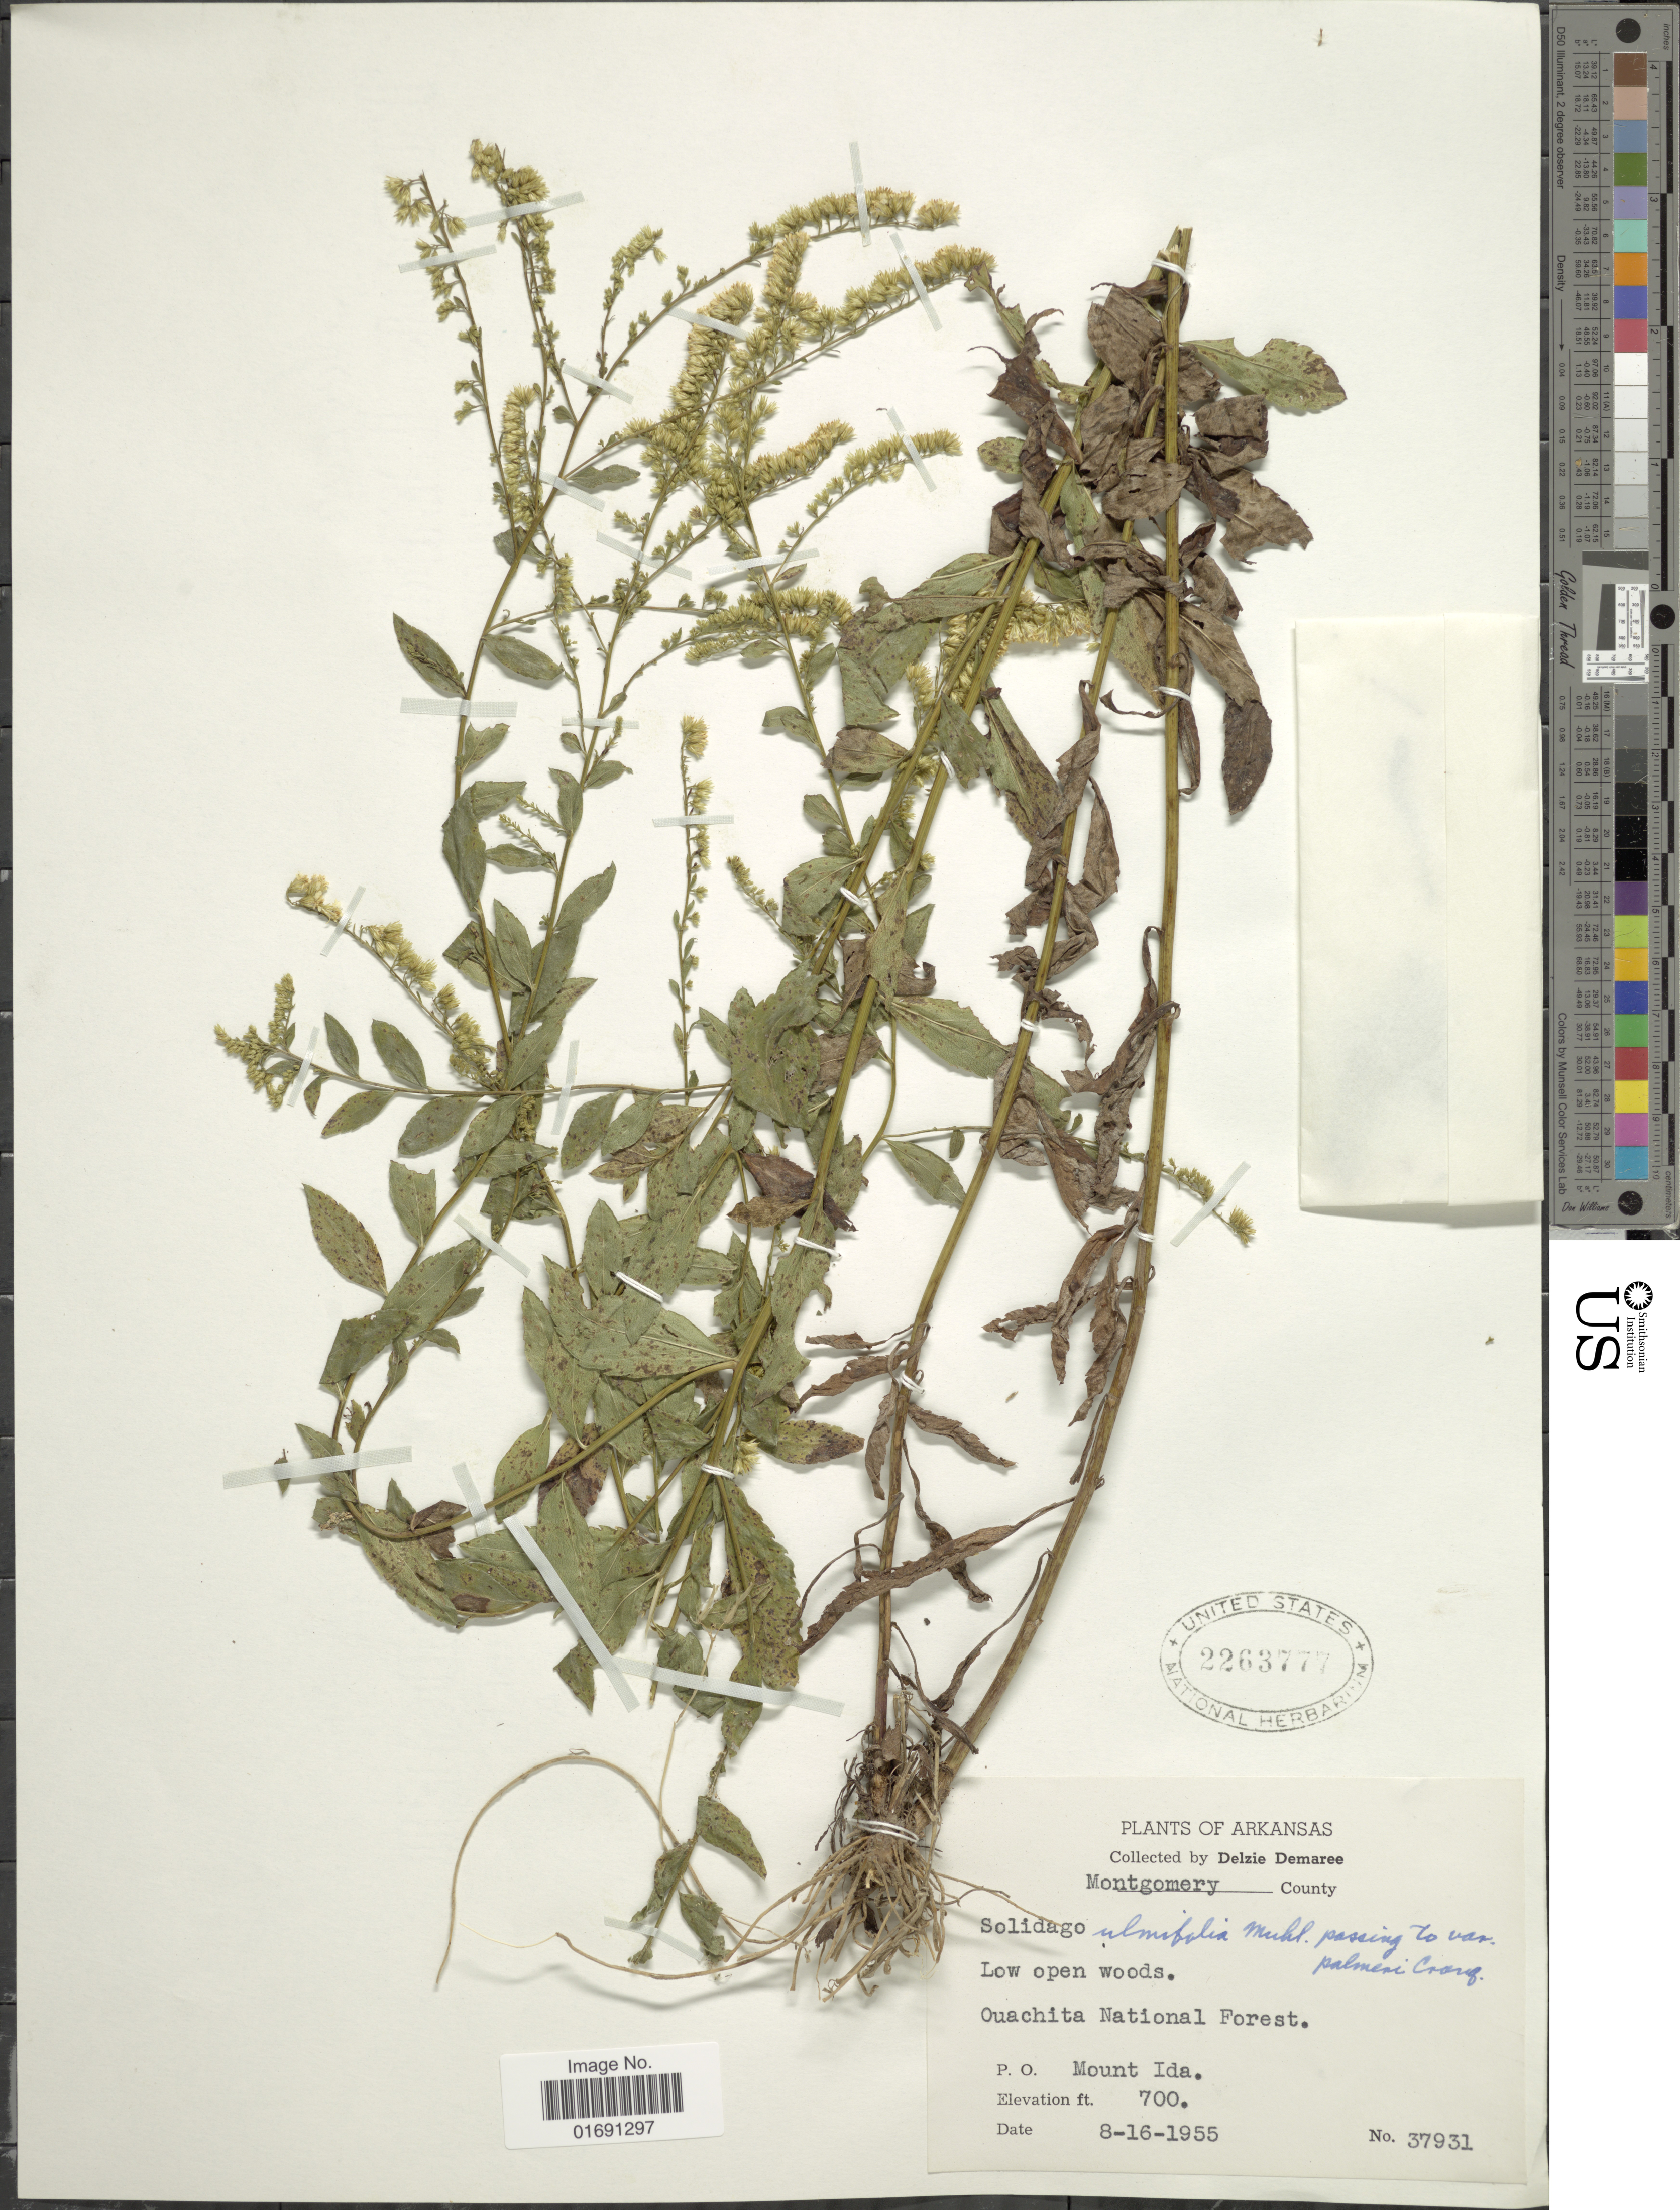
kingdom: Plantae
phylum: Tracheophyta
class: Magnoliopsida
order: Asterales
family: Asteraceae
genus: Solidago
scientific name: Solidago ulmifolia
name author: Muhl. ex Willd.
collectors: D. Demaree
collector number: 37931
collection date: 1955-08-16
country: United States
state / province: Arkansas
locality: Montgomery County, Ouachita National Forest, P. O. Mount Ida.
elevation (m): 213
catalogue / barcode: US 2263777